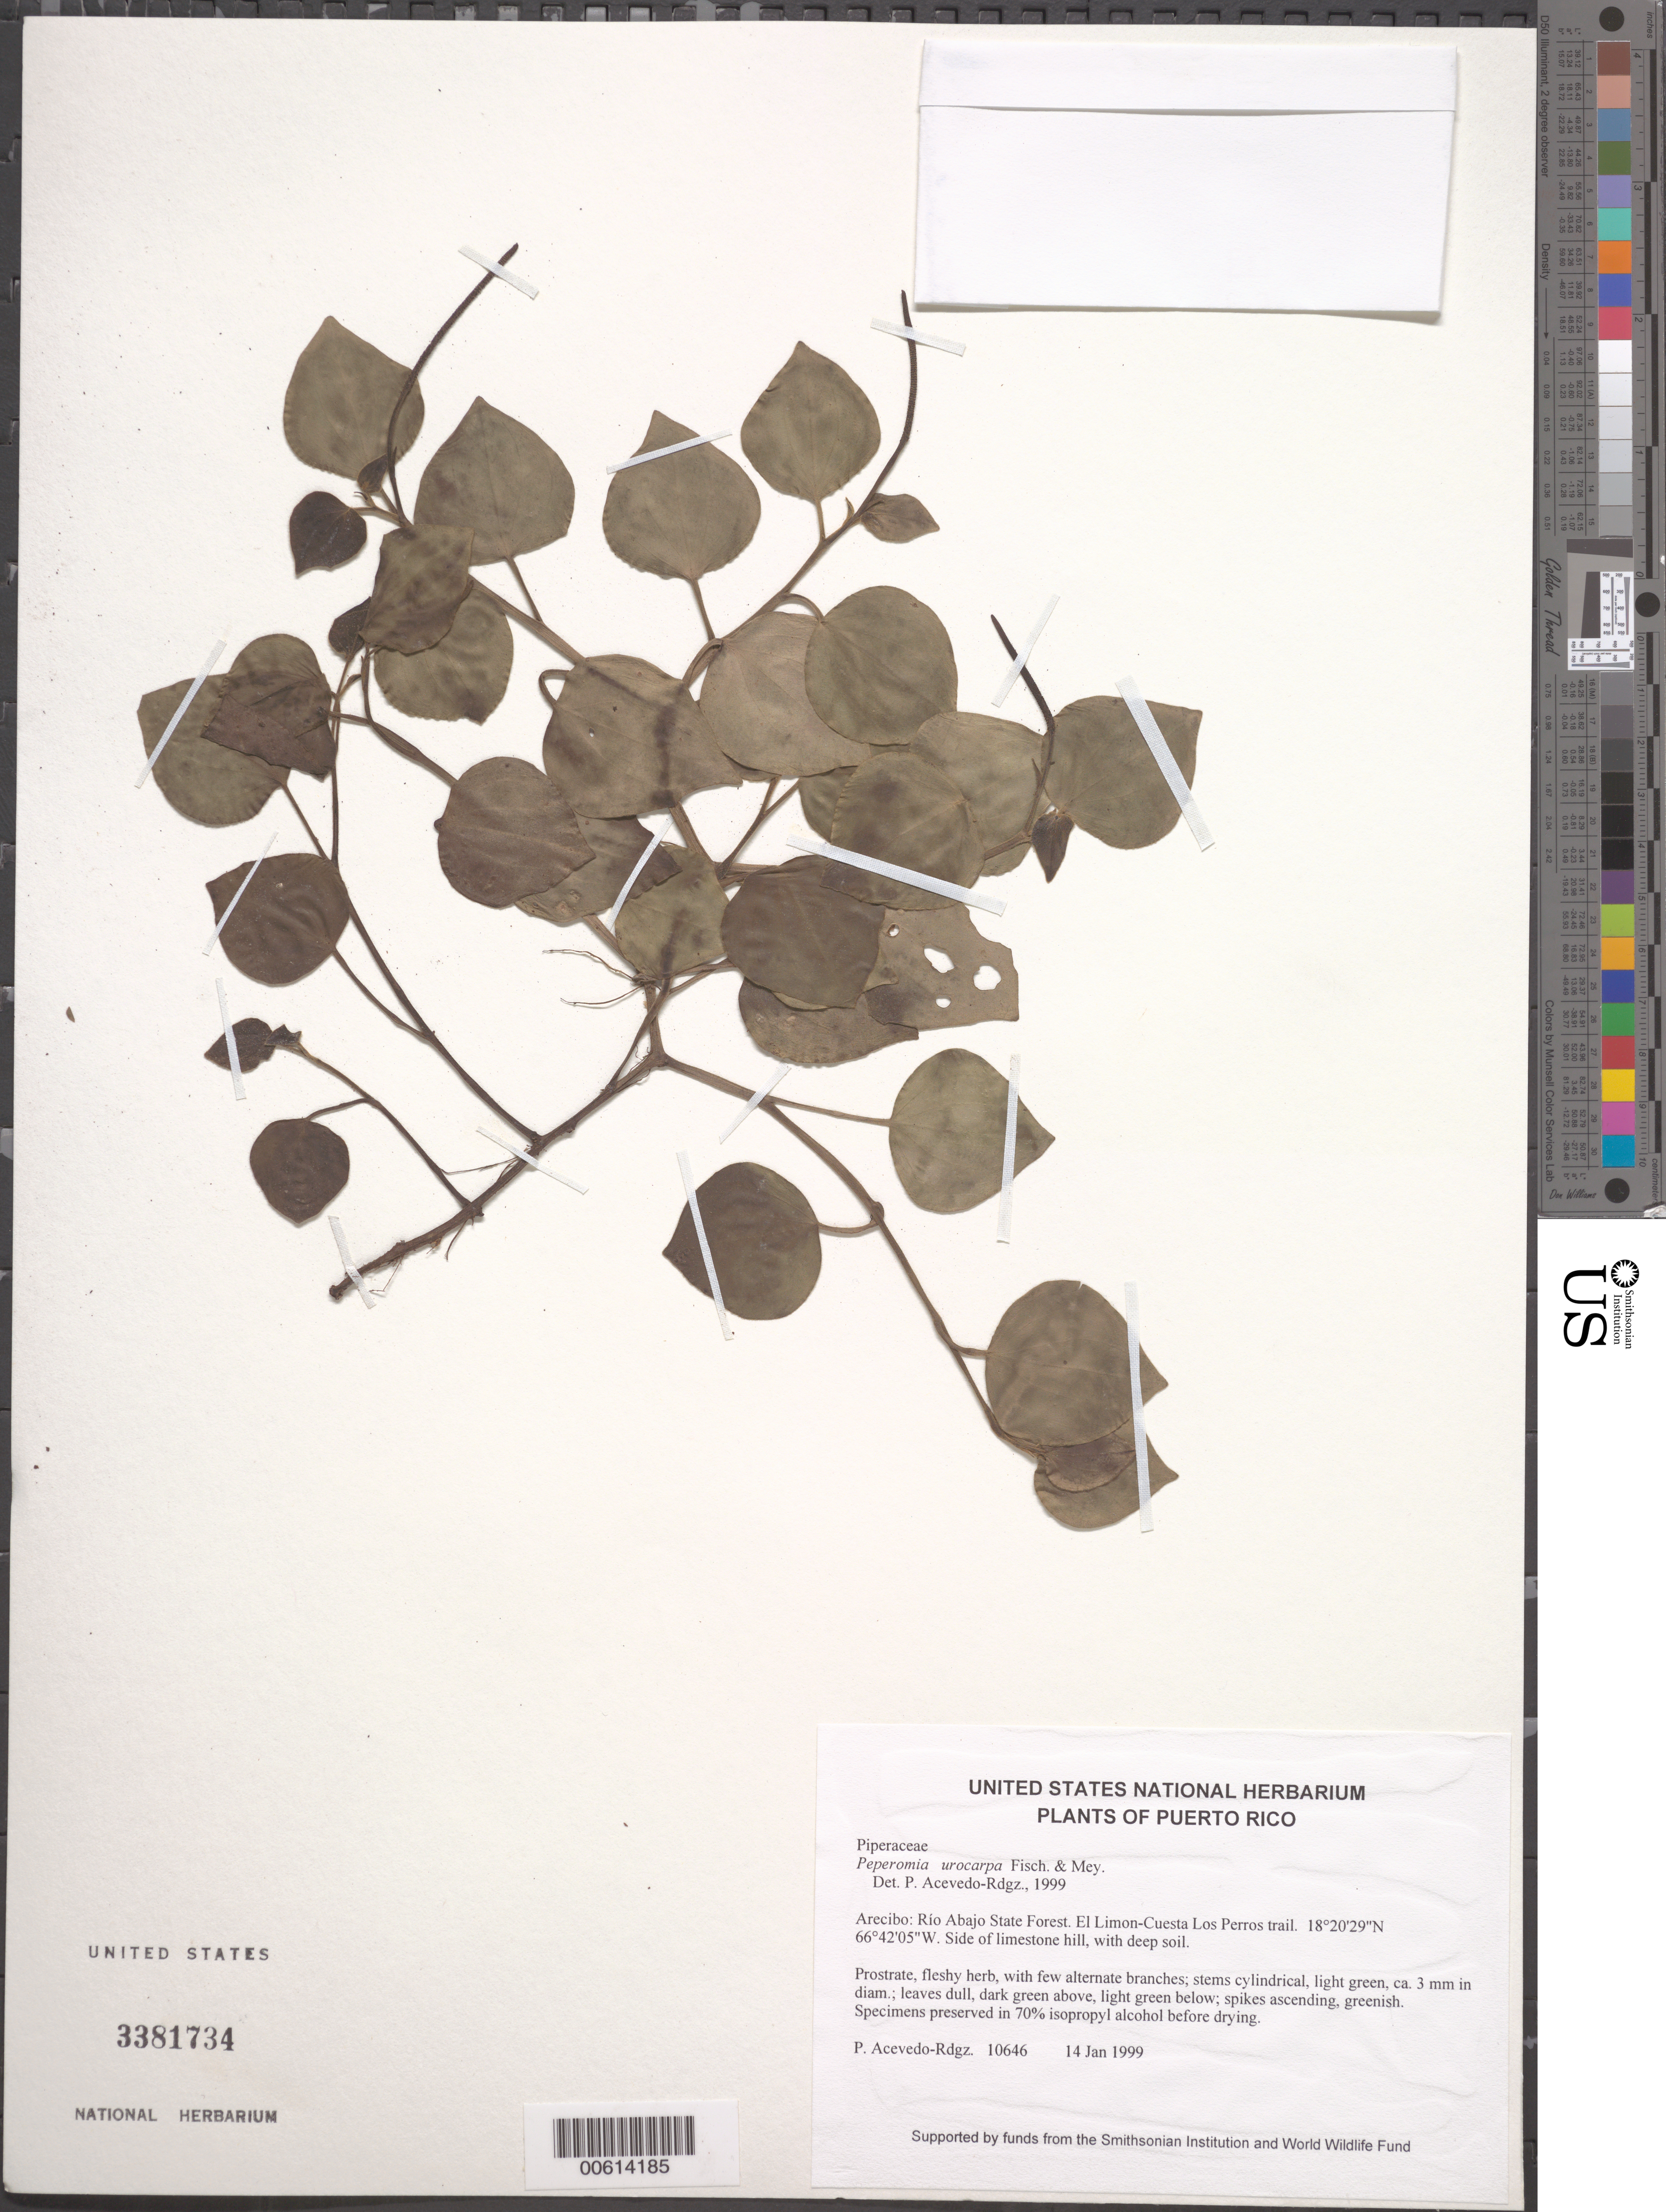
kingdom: Plantae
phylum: Tracheophyta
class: Magnoliopsida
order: Piperales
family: Piperaceae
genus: Peperomia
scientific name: Peperomia urocarpa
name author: Fisch. & C.A. Mey.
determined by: Acevedo-Rodríguez, P., (BOT), Smithsonian Institution - National Museum of Natural History (UNITED STATES)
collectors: P. Acevedo-Rodr.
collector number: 10646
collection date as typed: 14 Jan 1999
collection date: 1999-01-14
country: Puerto Rico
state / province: Arecibo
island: Puerto Rico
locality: Arecibo; Río Abajo State Forest. El Limon-Cuesta Los Perros trail.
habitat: Side of limestone hill, with deep soil.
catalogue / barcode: US 3381734